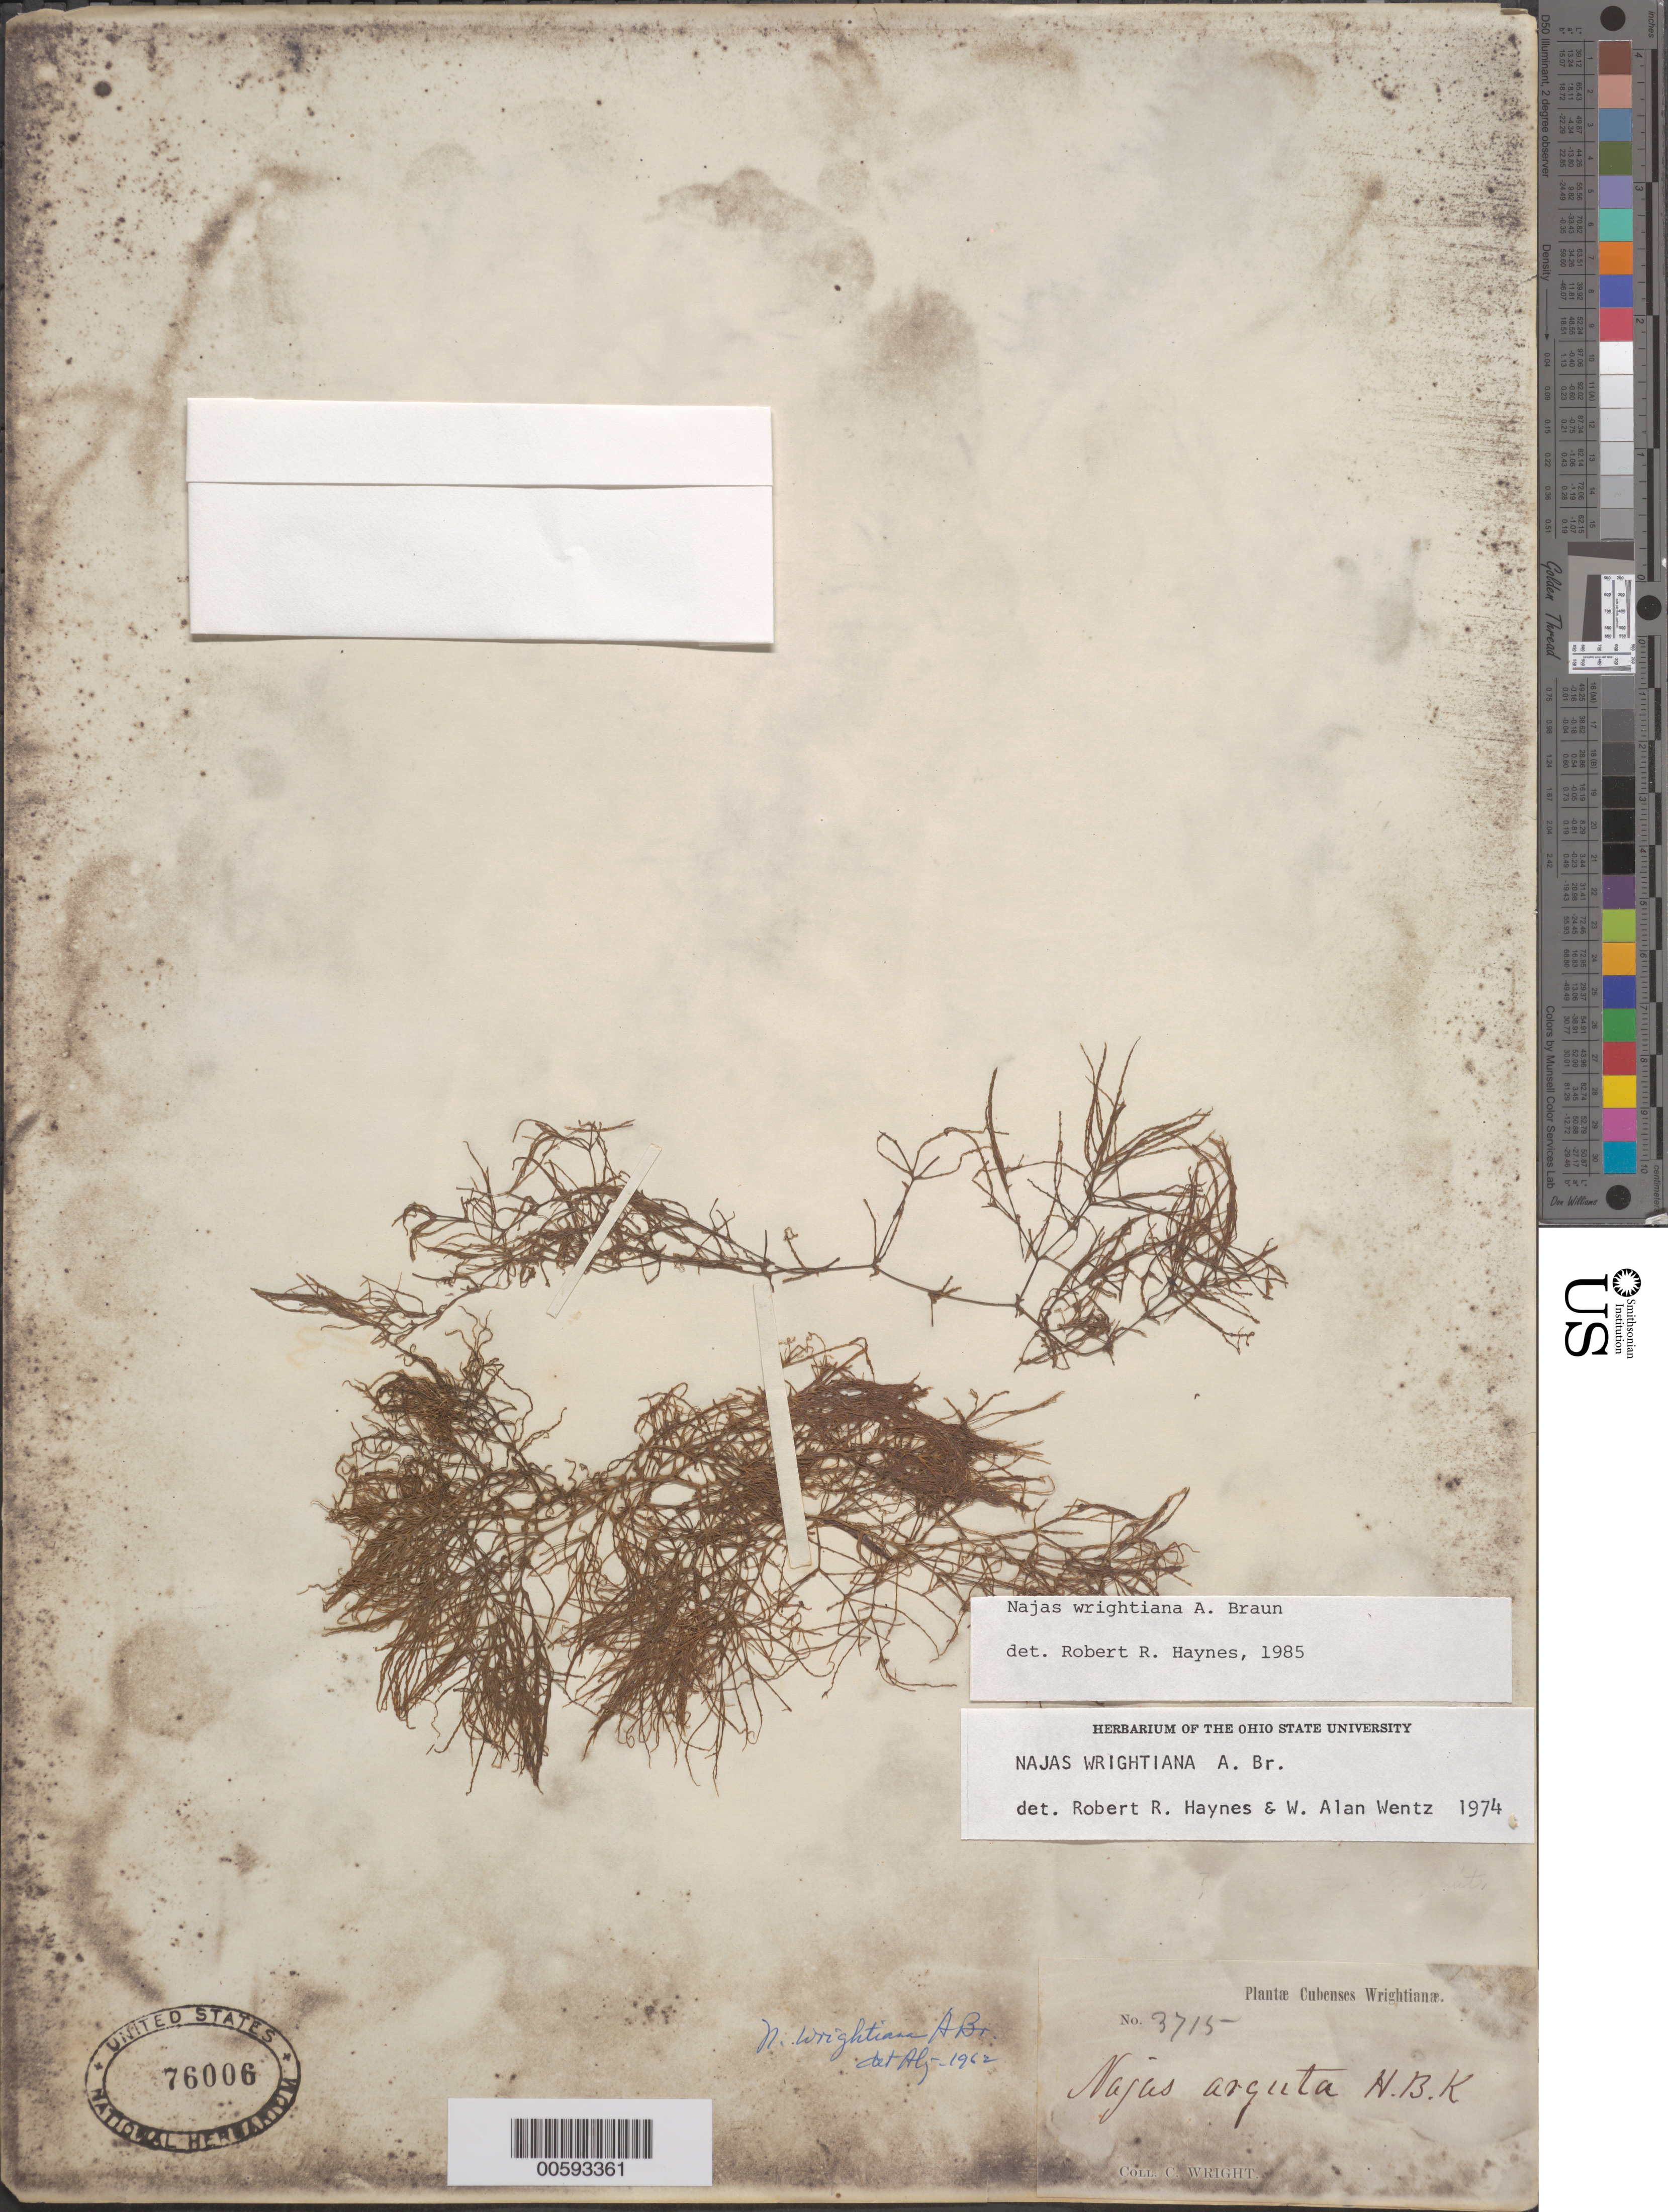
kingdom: Plantae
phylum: Tracheophyta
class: Liliopsida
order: Alismatales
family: Hydrocharitaceae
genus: Najas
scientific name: Najas wrightiana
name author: A. Braun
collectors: C. Wright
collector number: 3715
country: Cuba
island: Greater Antilles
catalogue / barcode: US 76006